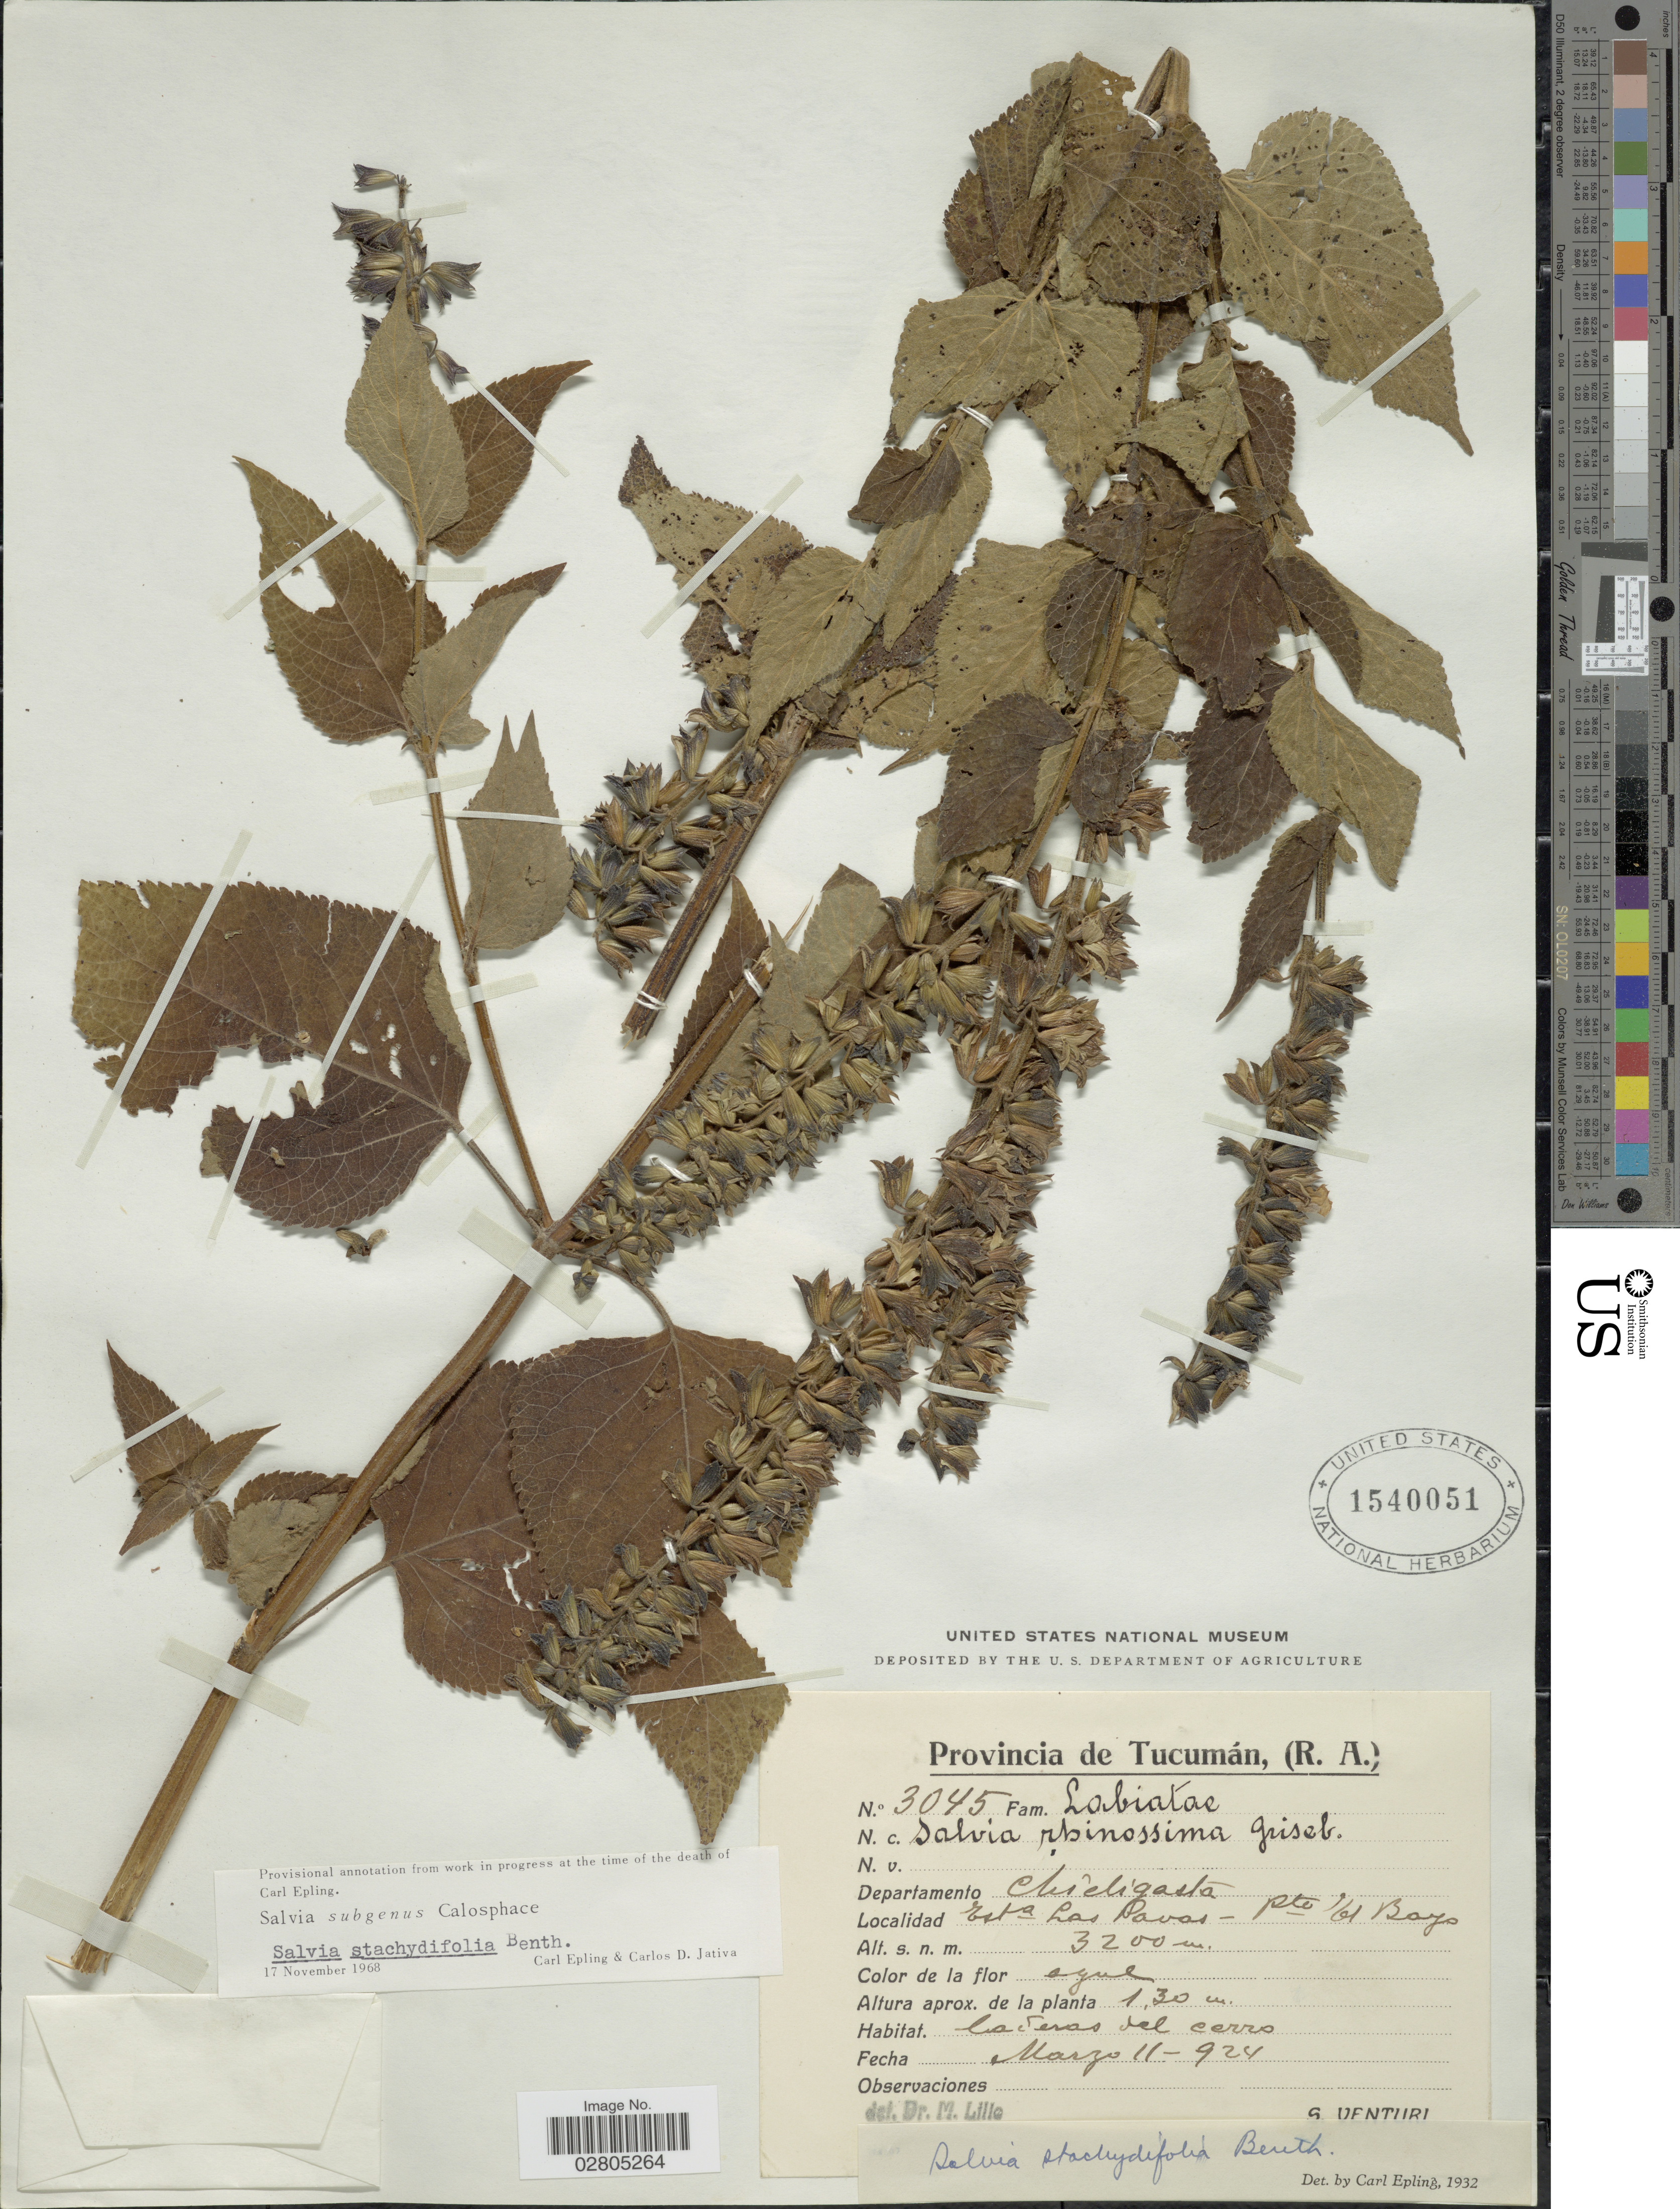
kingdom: Plantae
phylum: Tracheophyta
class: Magnoliopsida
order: Lamiales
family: Lamiaceae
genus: Salvia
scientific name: Salvia stachydifolia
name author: Benth.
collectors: S. Venturi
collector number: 3045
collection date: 1924-03-11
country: Argentina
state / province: Tucuman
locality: Provincia de Tucumán, R.A., Departamento Chichligasta, Esta Las Pavas, Pte El Bayo.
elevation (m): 3200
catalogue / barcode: US 1540051